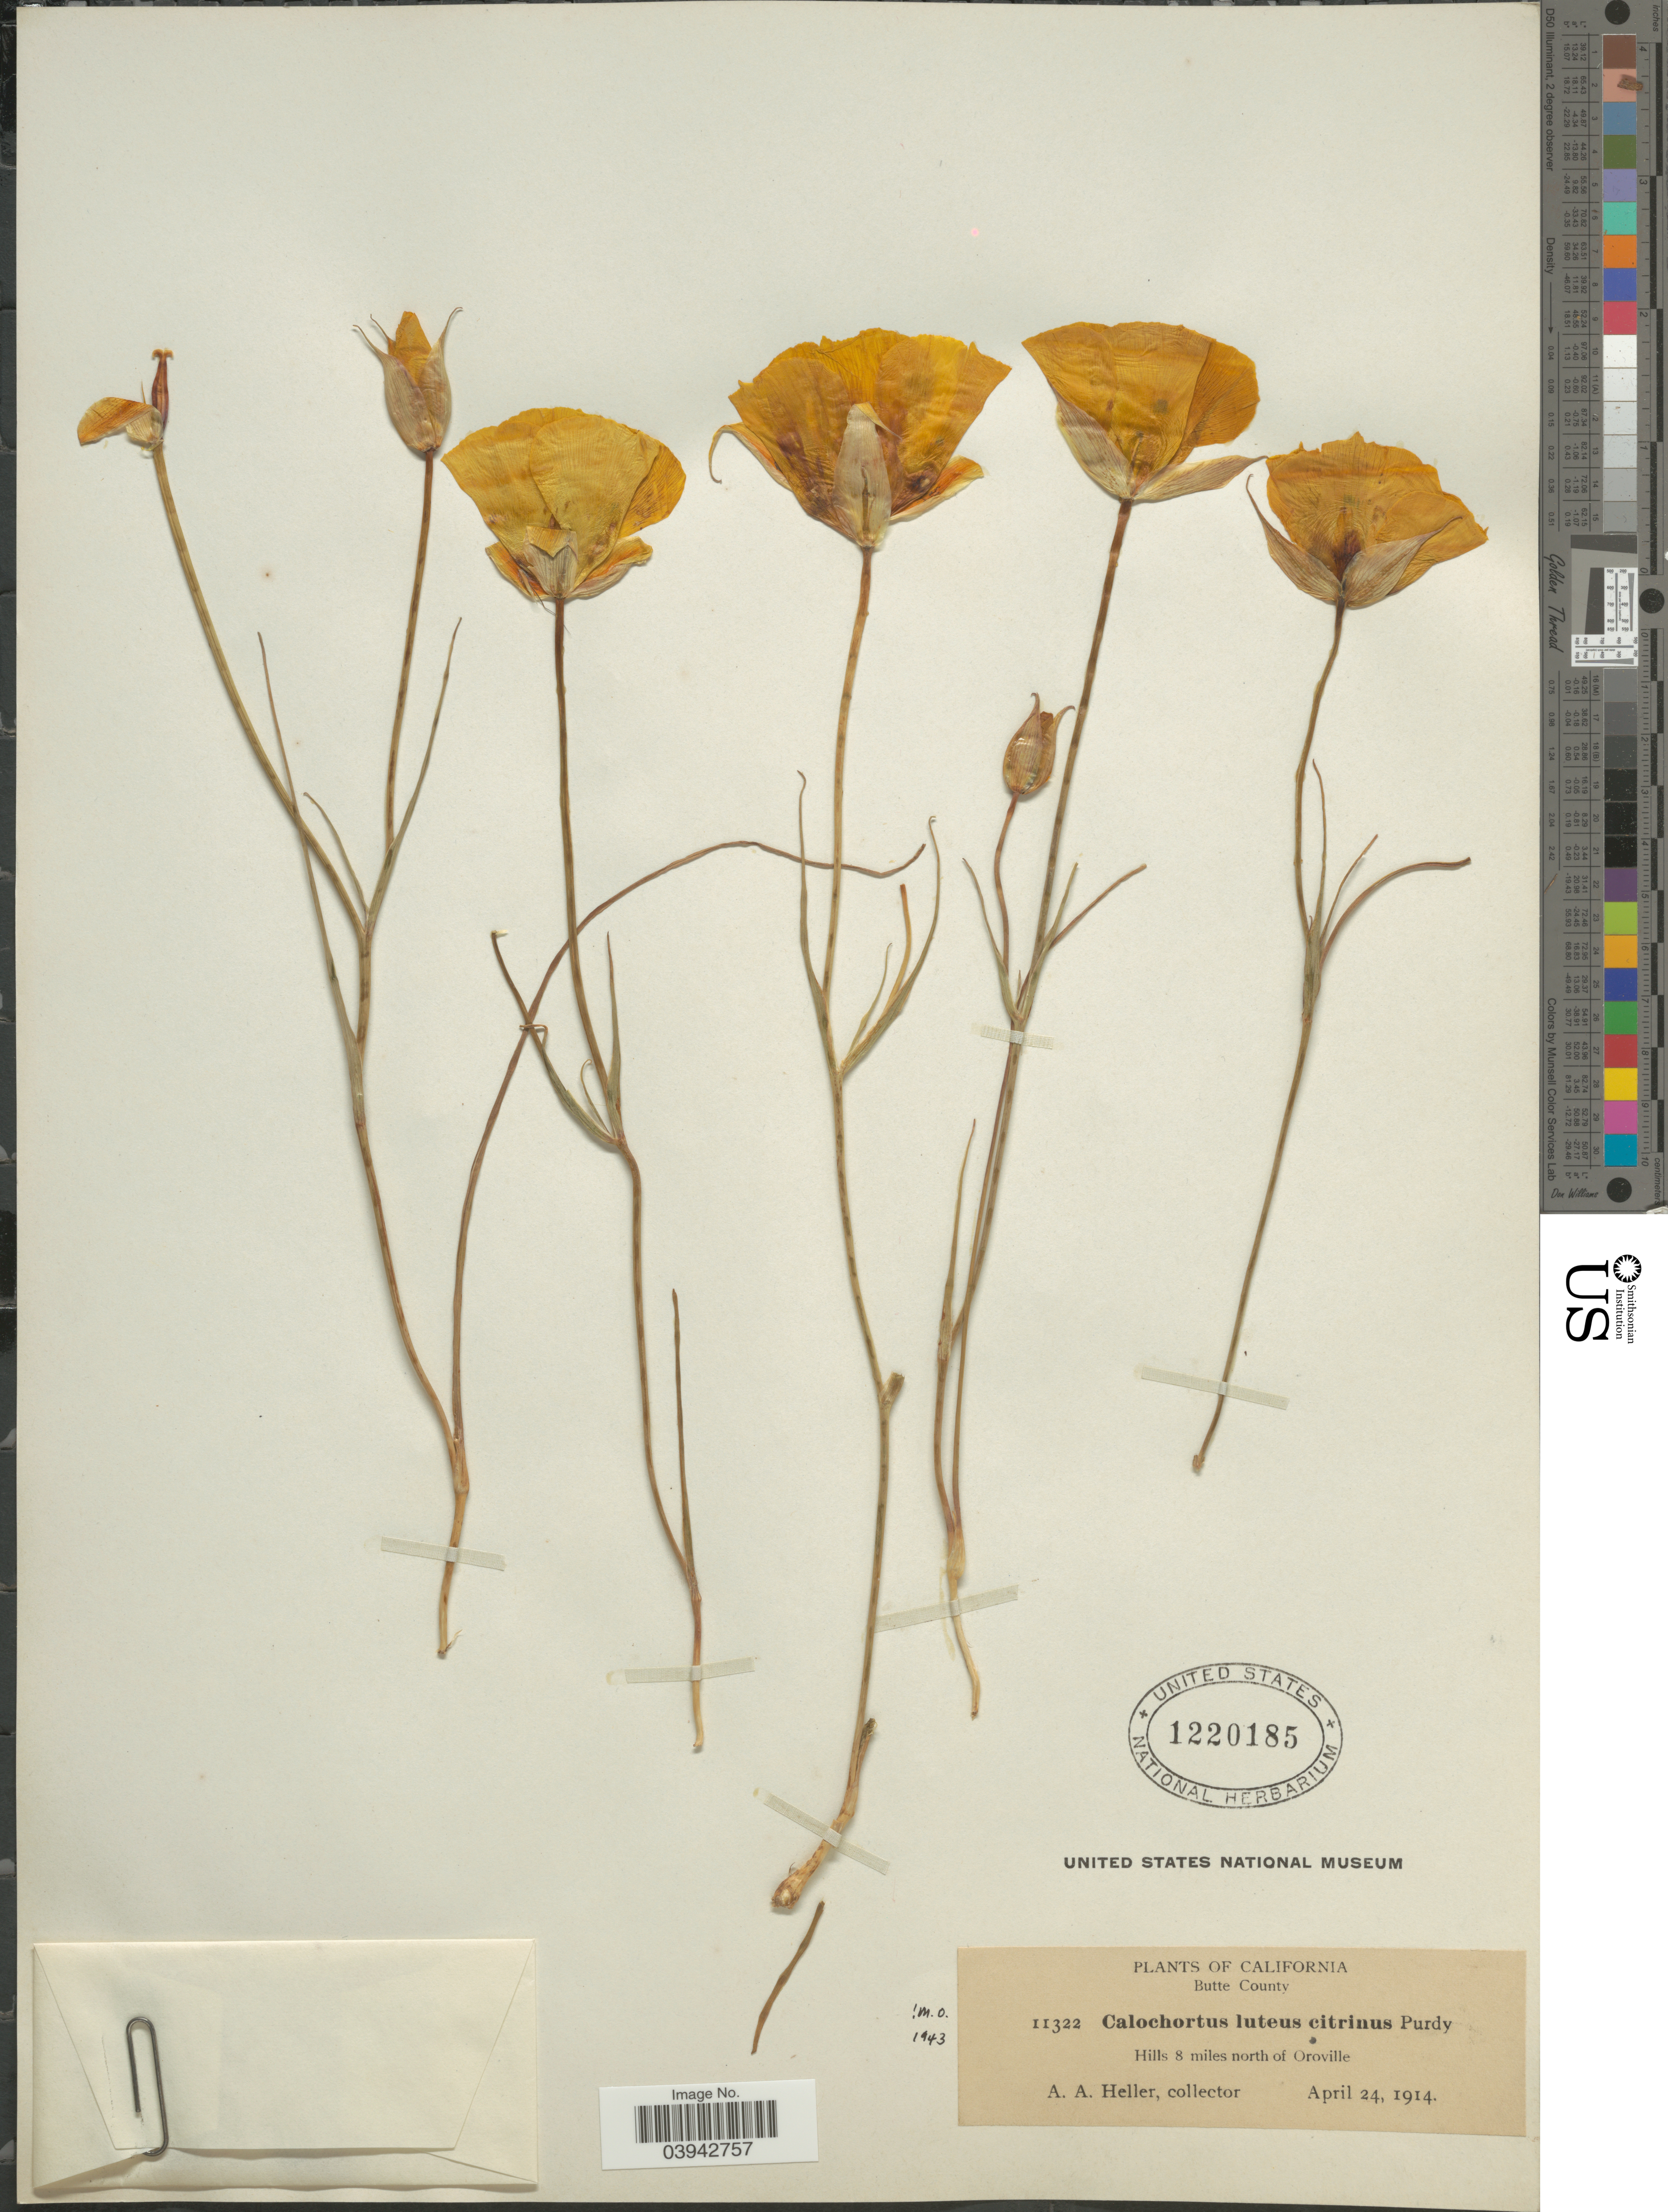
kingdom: Plantae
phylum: Tracheophyta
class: Liliopsida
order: Liliales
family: Liliaceae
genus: Calochortus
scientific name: Calochortus luteus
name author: Douglas ex Lindl.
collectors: A. A. Heller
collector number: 11322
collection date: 1914-04-24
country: United States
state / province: California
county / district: Butte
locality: Butte County. Hills 8 miles north of Oroville.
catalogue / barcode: US 1220185